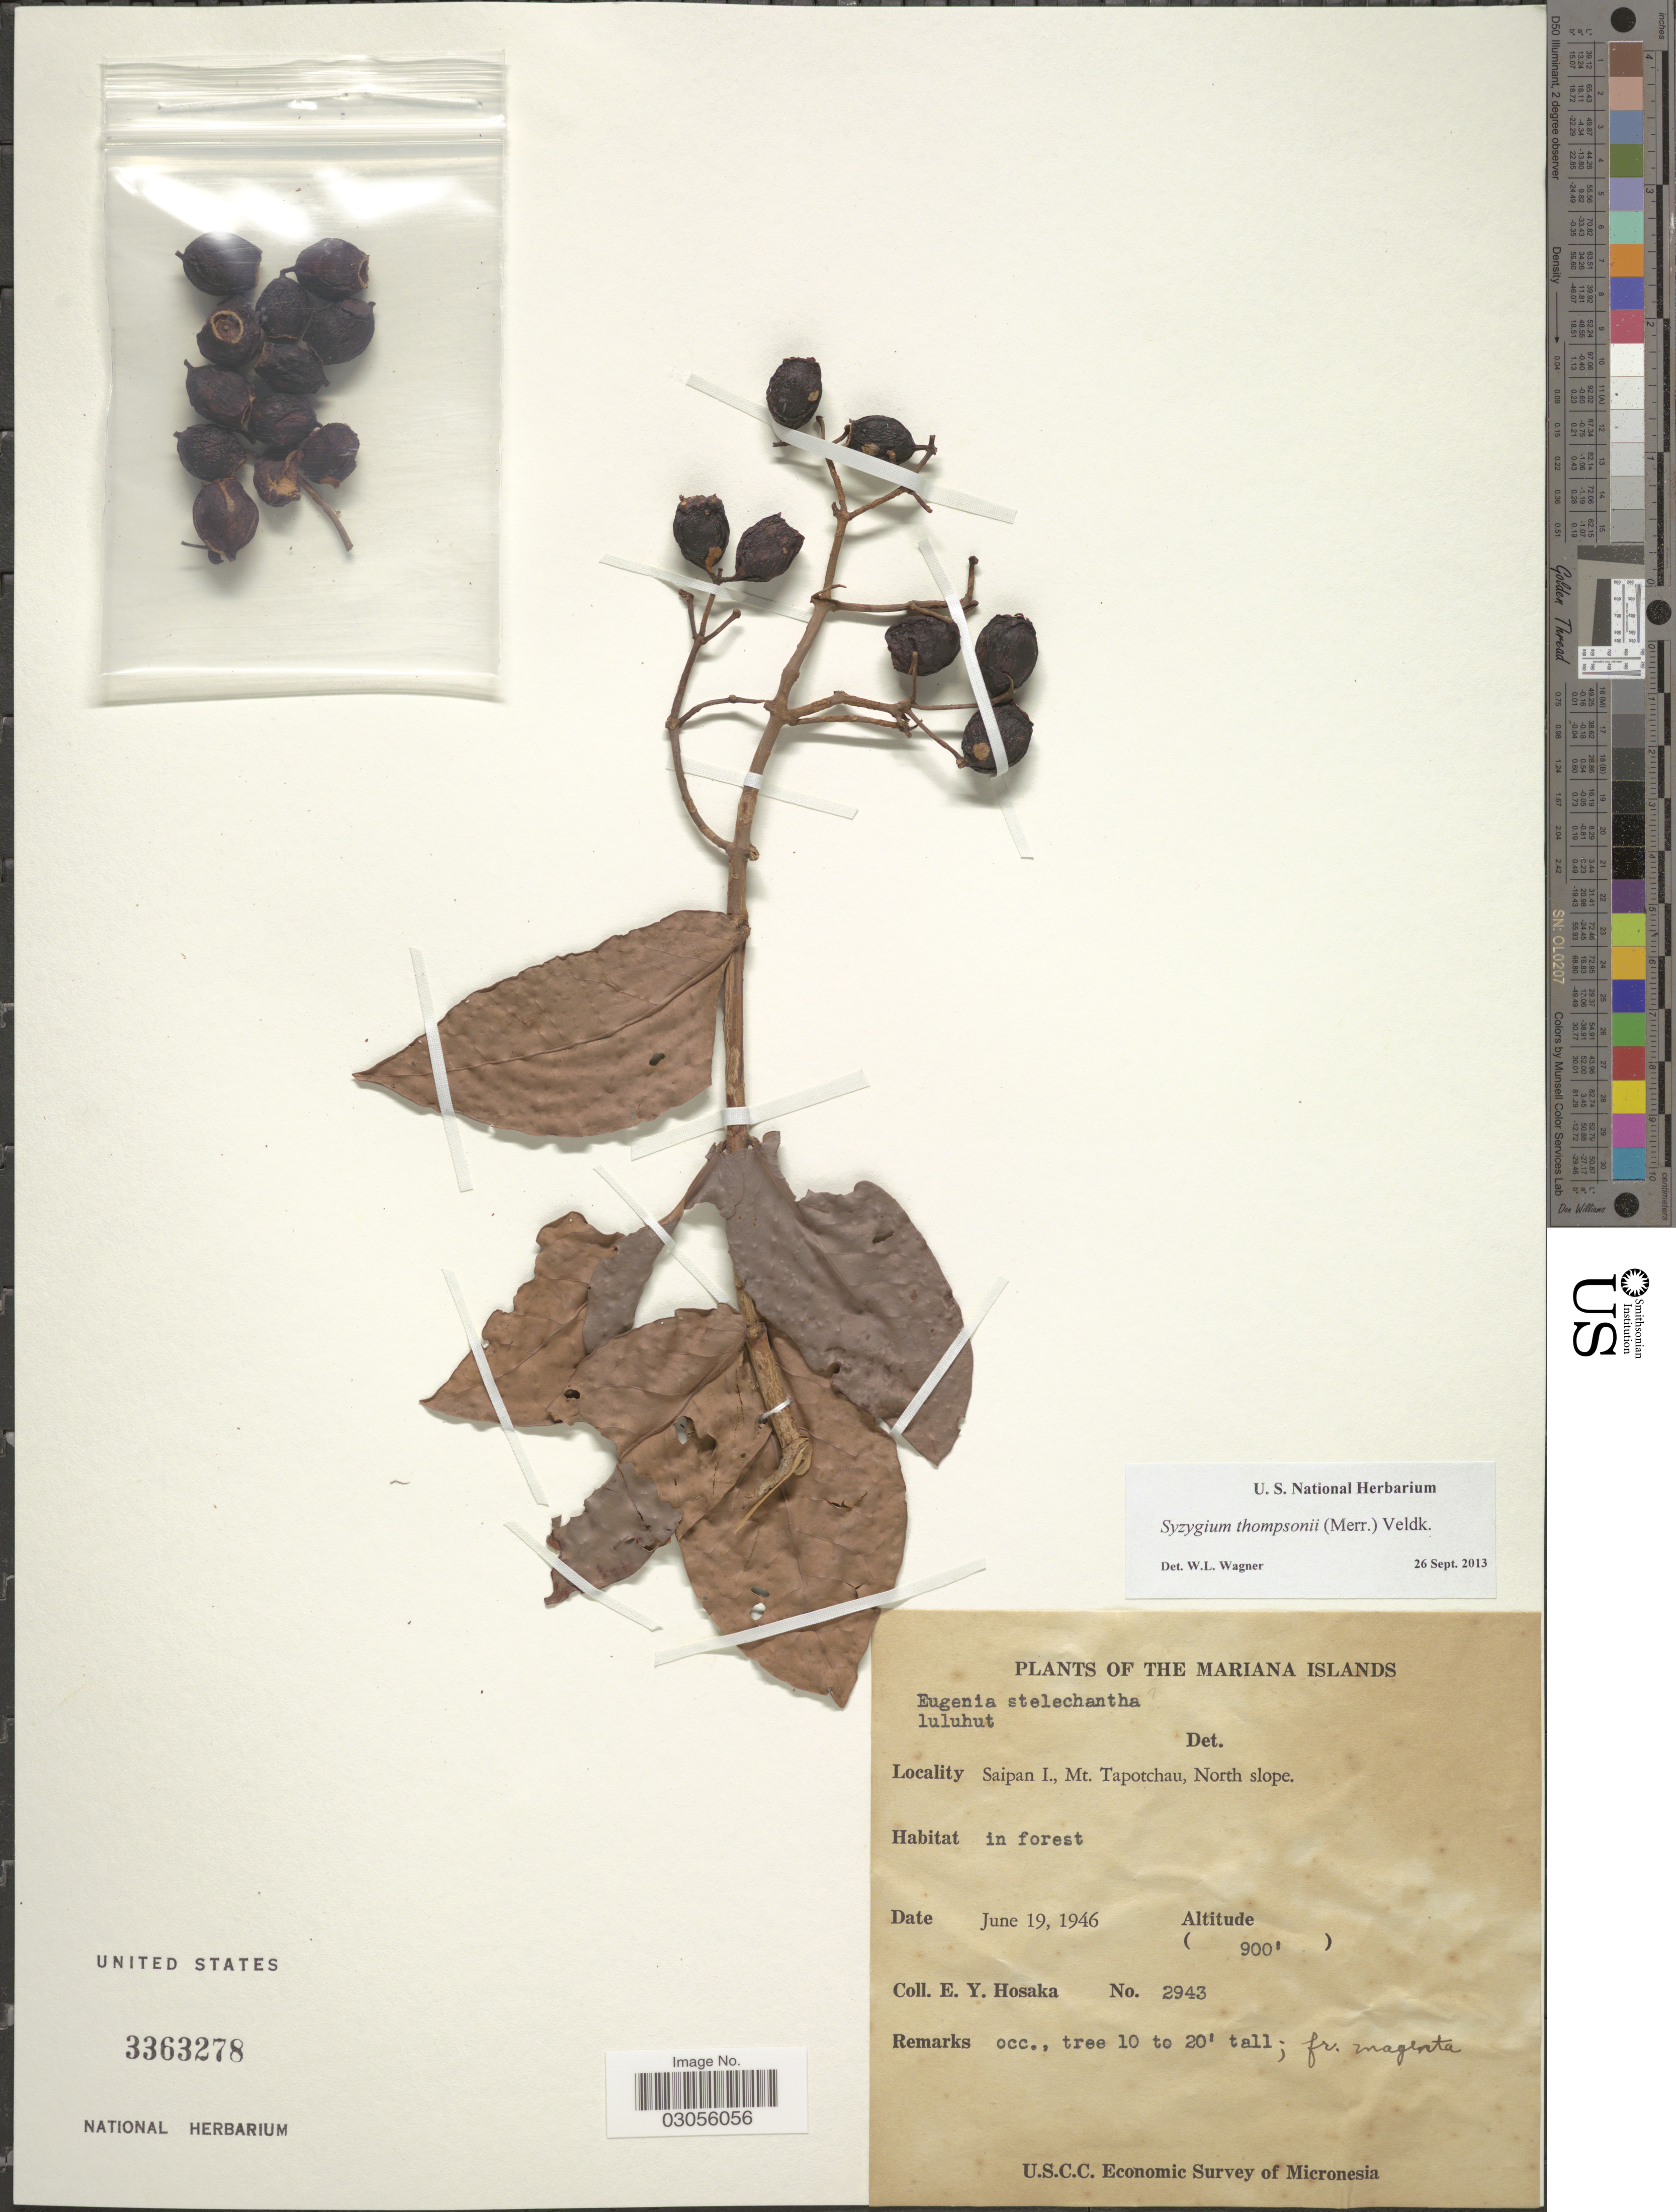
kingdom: Plantae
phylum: Tracheophyta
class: Magnoliopsida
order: Myrtales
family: Myrtaceae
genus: Syzygium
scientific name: Syzygium thompsonii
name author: (Merr.) N. Snow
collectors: E. Y. Hosaka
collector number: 2943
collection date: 1946-06-19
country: Northern Mariana Islands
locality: The Mariana Islands, Saipan I., Mt. Tapotchau, North slope.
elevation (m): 274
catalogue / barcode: US 3363278